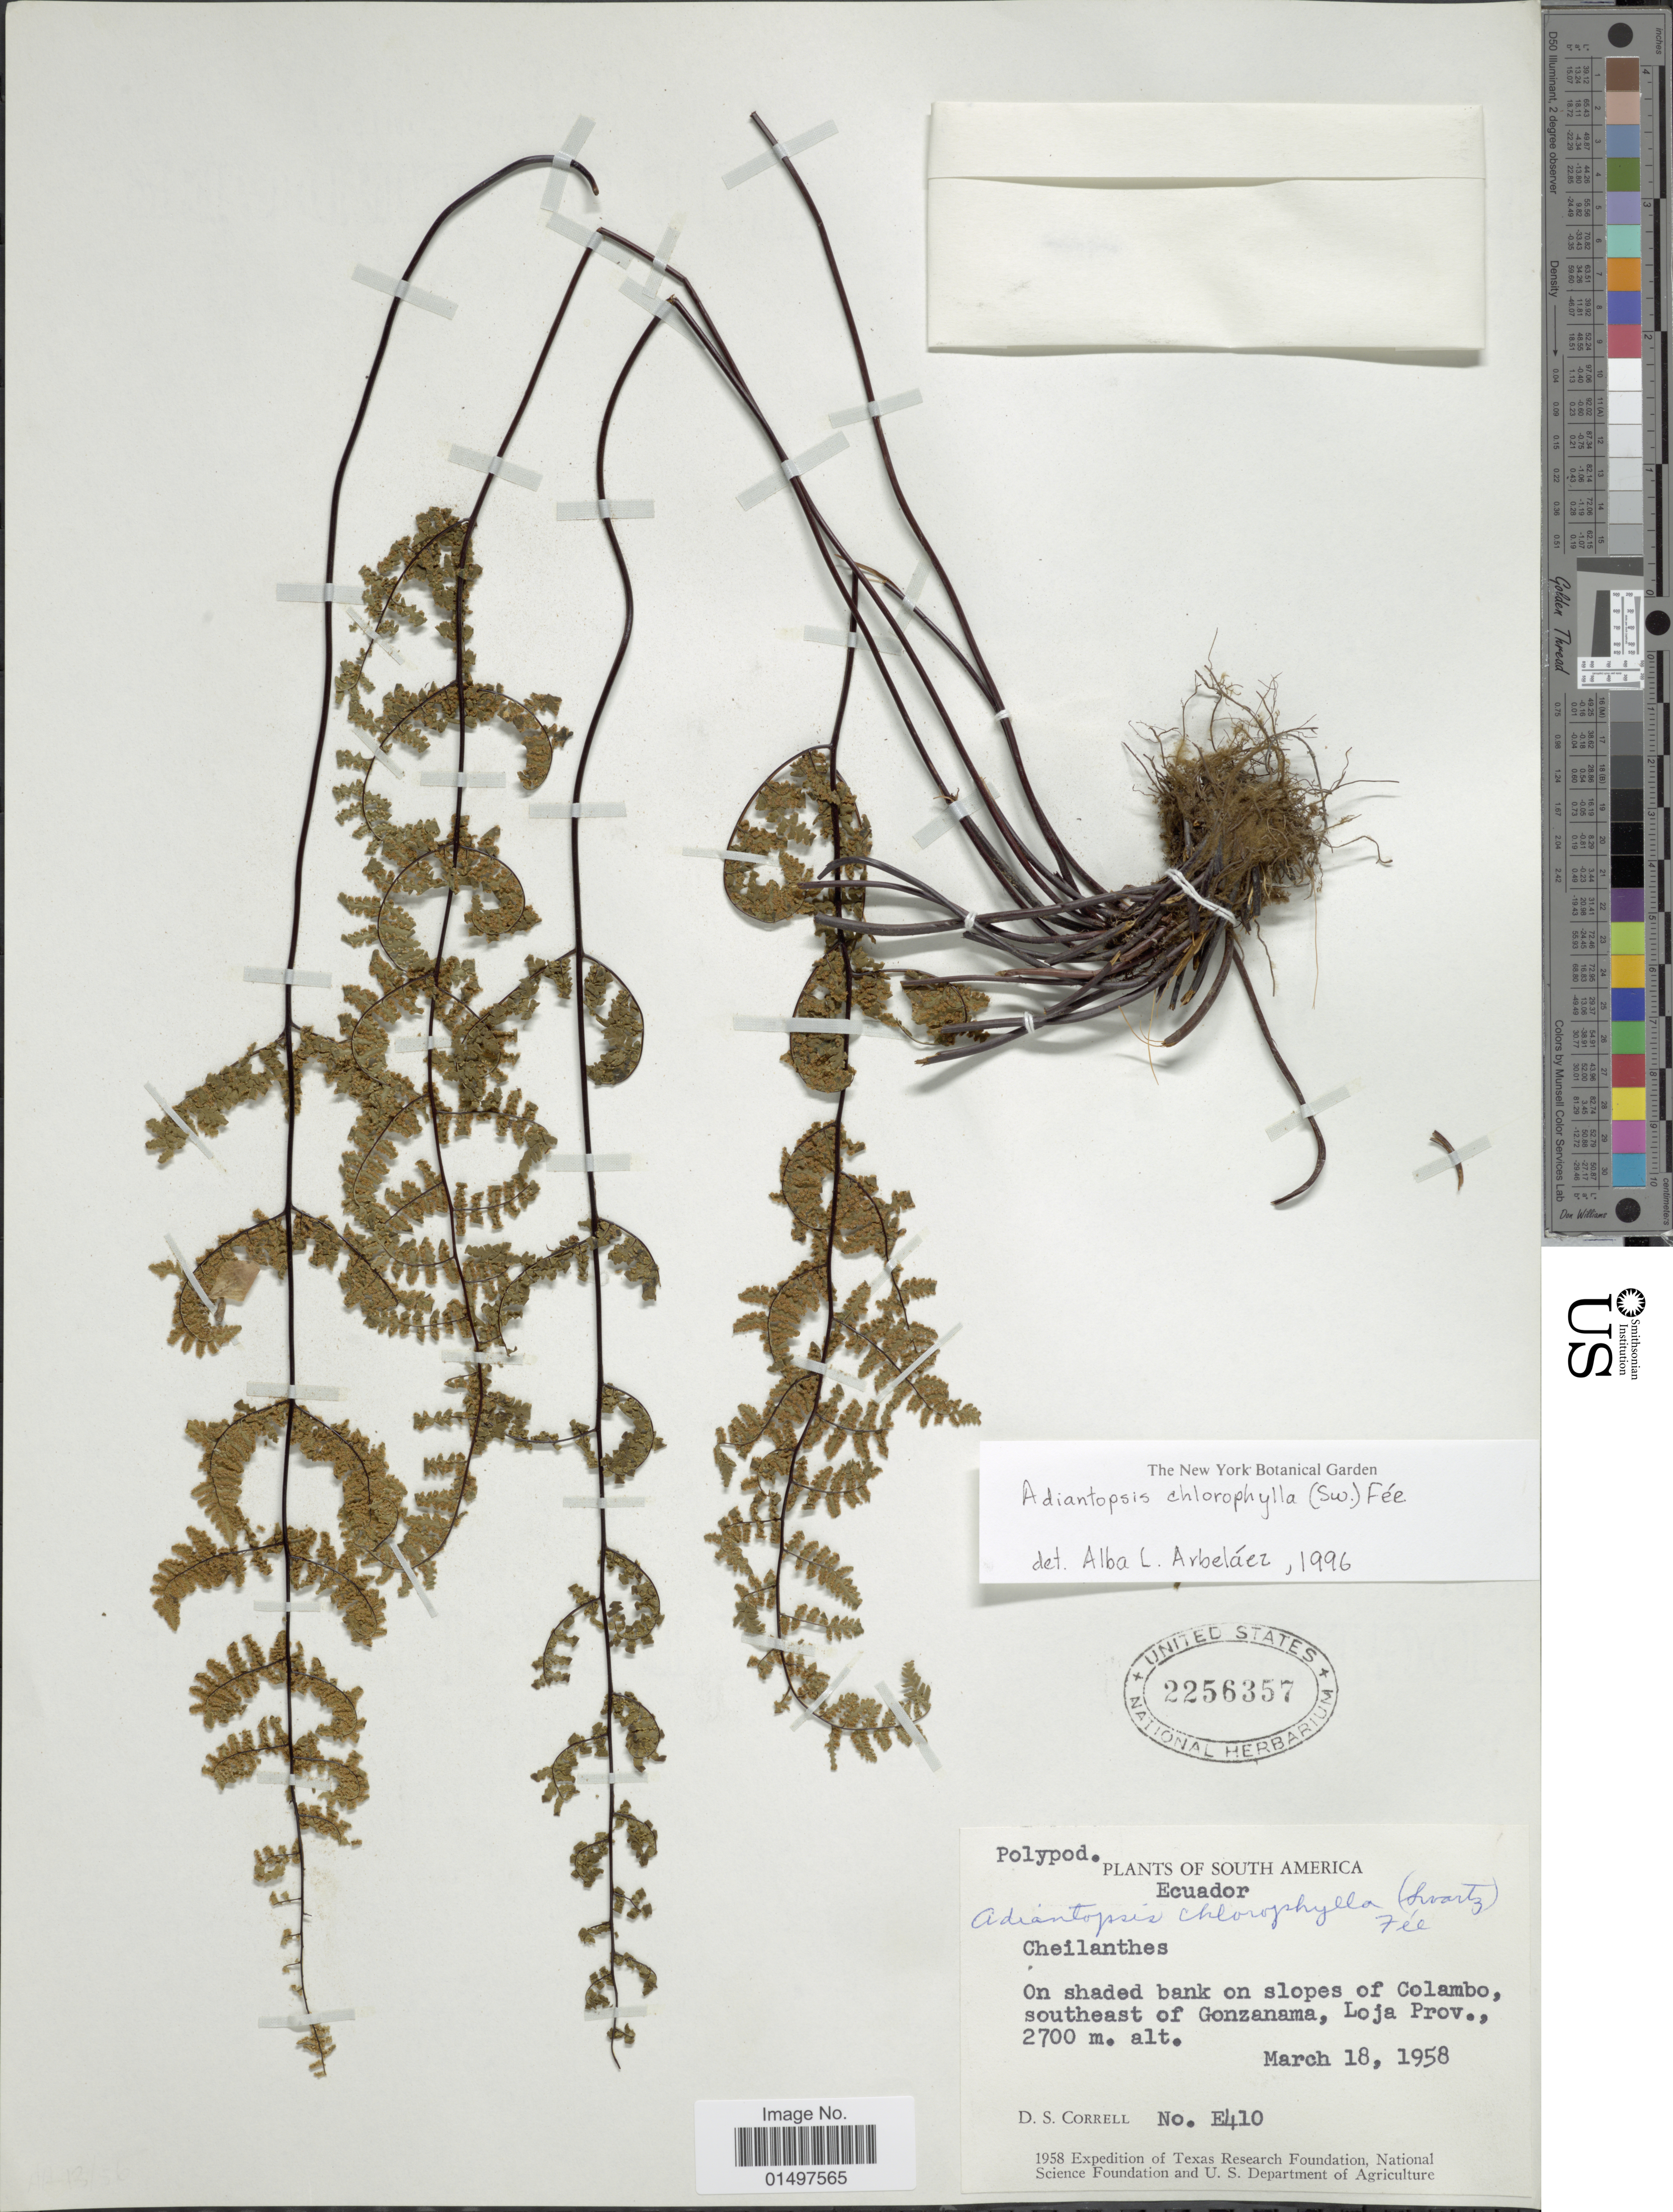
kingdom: Plantae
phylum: Tracheophyta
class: Polypodiopsida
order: Polypodiales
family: Pteridaceae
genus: Adiantopsis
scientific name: Adiantopsis chlorophylla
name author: (Sw.) Fée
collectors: D. S. Correll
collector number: E410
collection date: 1958-03-18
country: Ecuador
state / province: Loja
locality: On slopes of Colambo, southeast of Gonzanama, Loja Prov.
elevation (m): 2700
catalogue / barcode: US 2256357